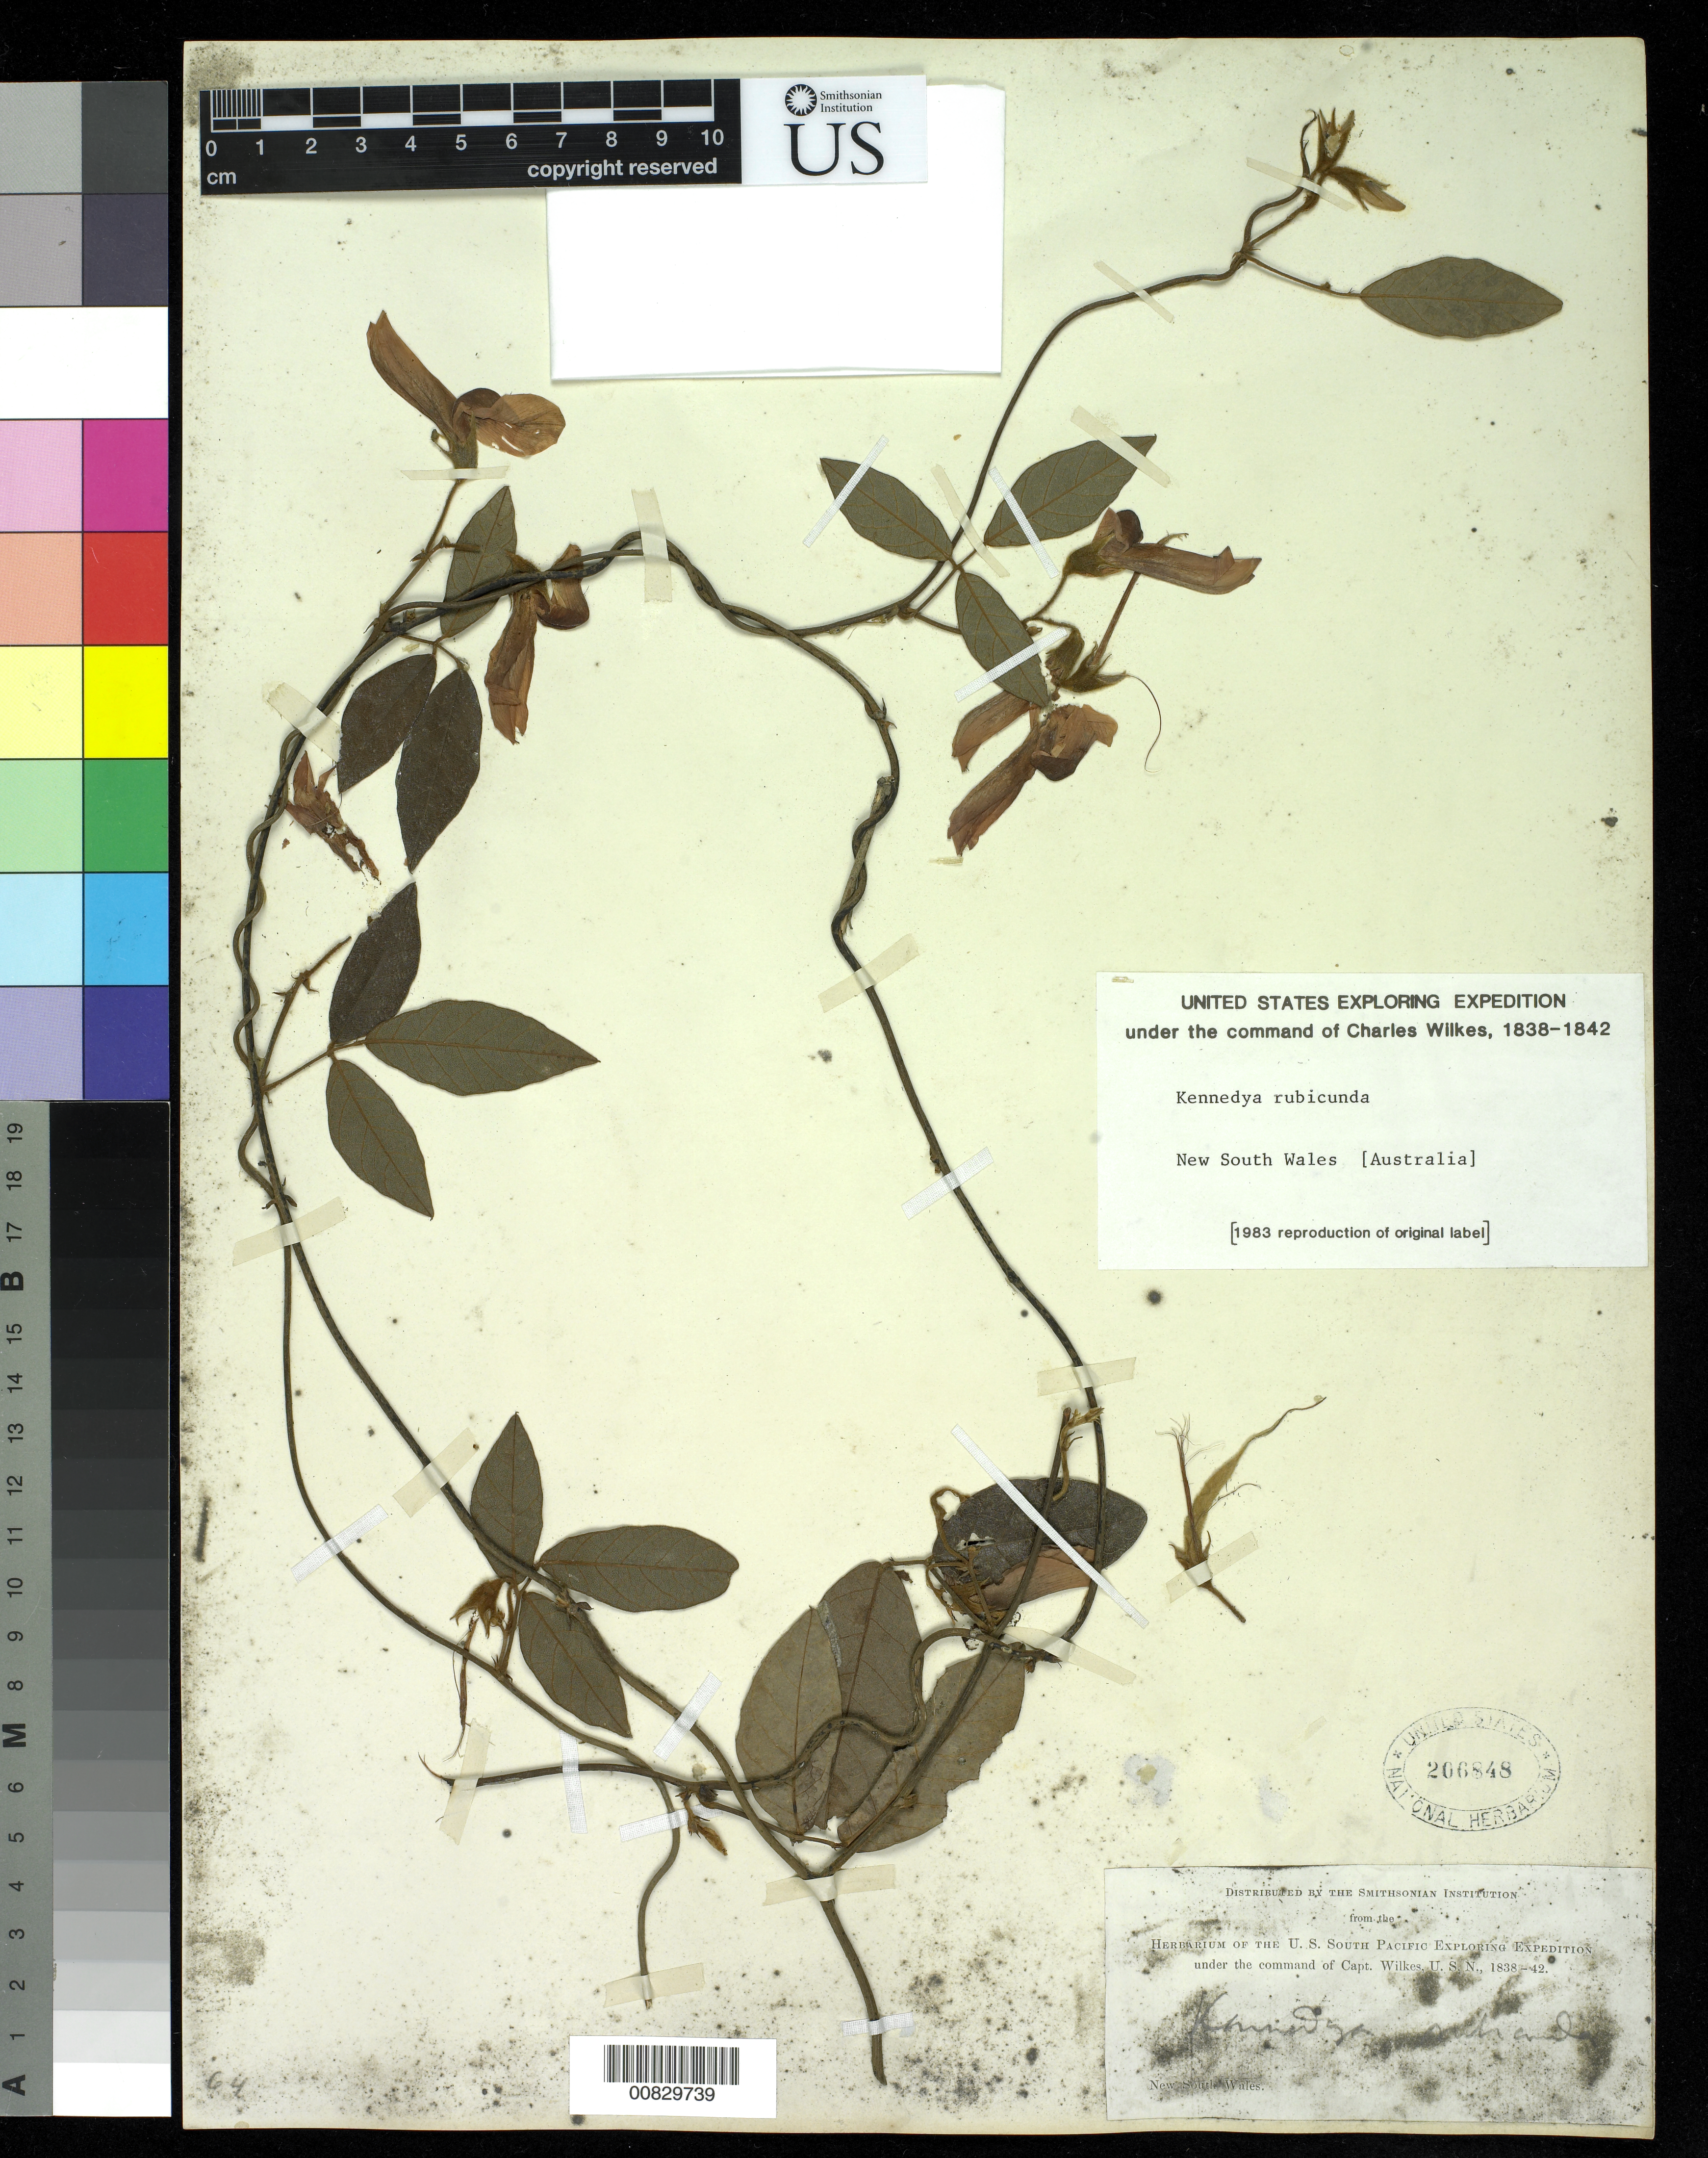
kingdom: Plantae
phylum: Tracheophyta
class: Magnoliopsida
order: Fabales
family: Fabaceae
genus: Kennedia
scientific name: Kennedia rubicunda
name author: Vent.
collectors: Wilkes Explor. Exped.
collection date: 1838/1842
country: Australia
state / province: New South Wales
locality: New S. Wales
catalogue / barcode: US 206848